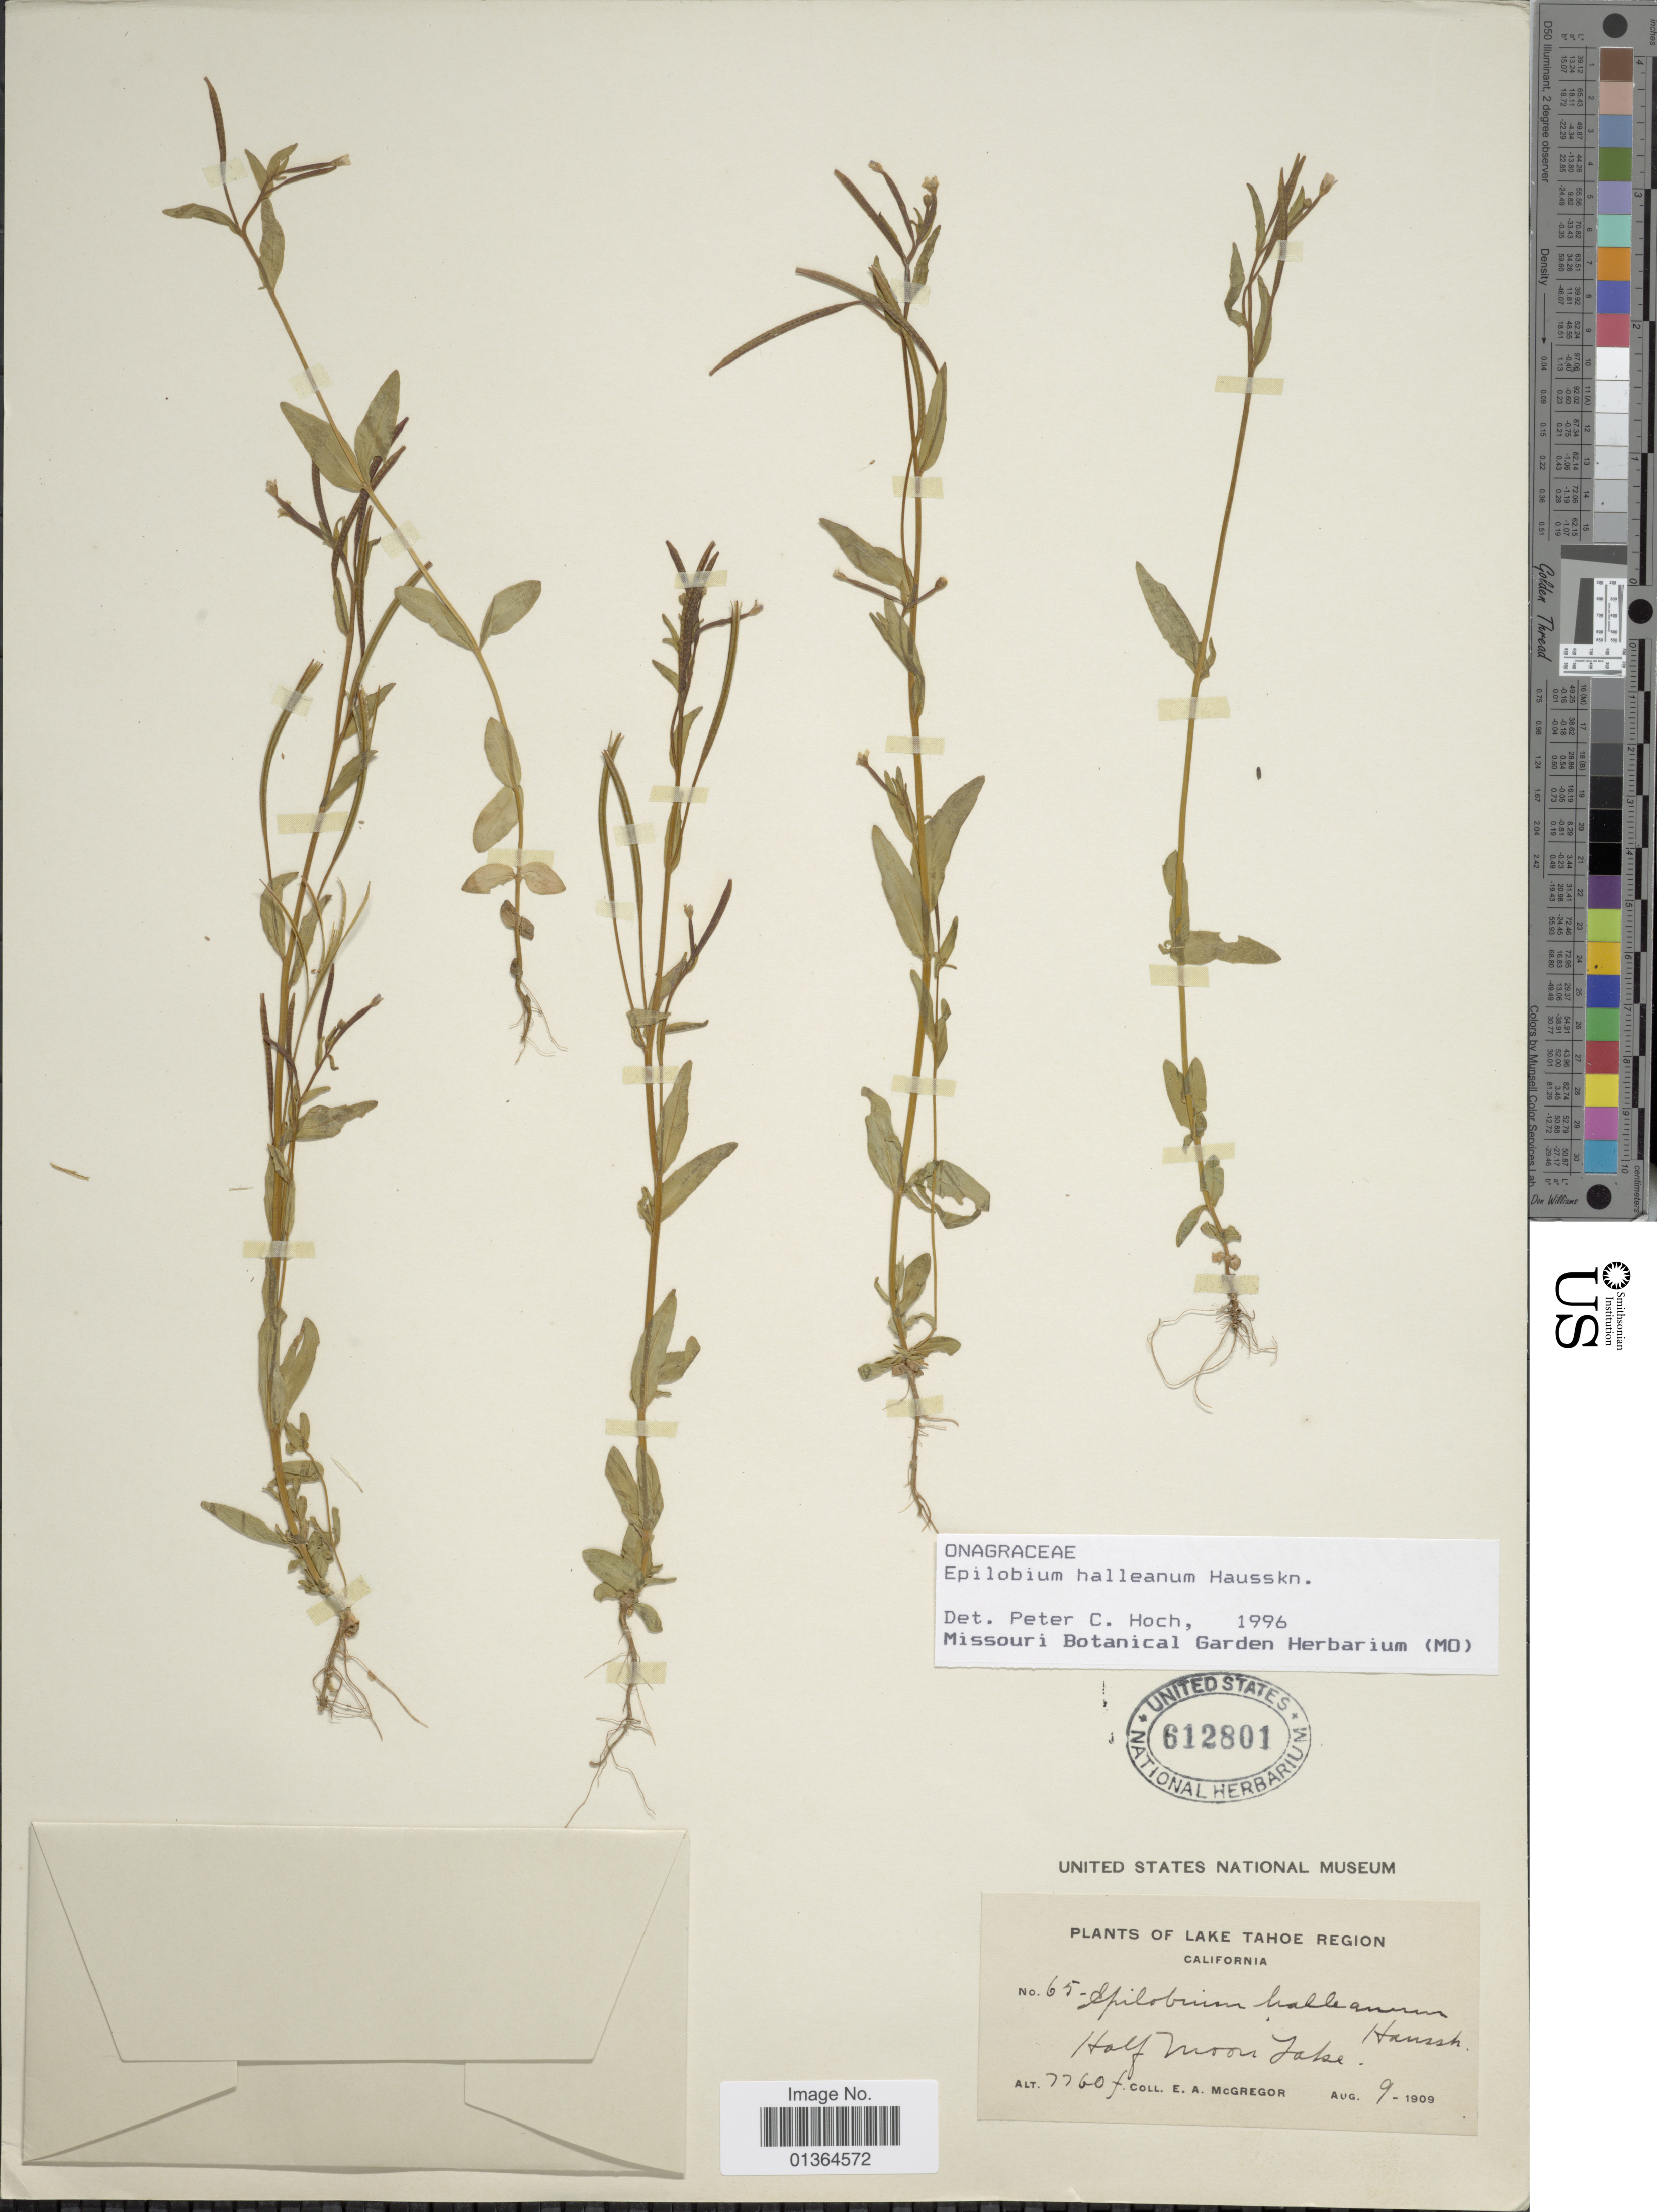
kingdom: Plantae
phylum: Tracheophyta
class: Magnoliopsida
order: Myrtales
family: Onagraceae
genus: Epilobium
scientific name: Epilobium hallianum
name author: Hausskn.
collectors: E. A. McGregor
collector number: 65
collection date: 1909-08-09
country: United States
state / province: California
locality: Lake Tahoe Region. Half Moon Lake.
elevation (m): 2365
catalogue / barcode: US 612801